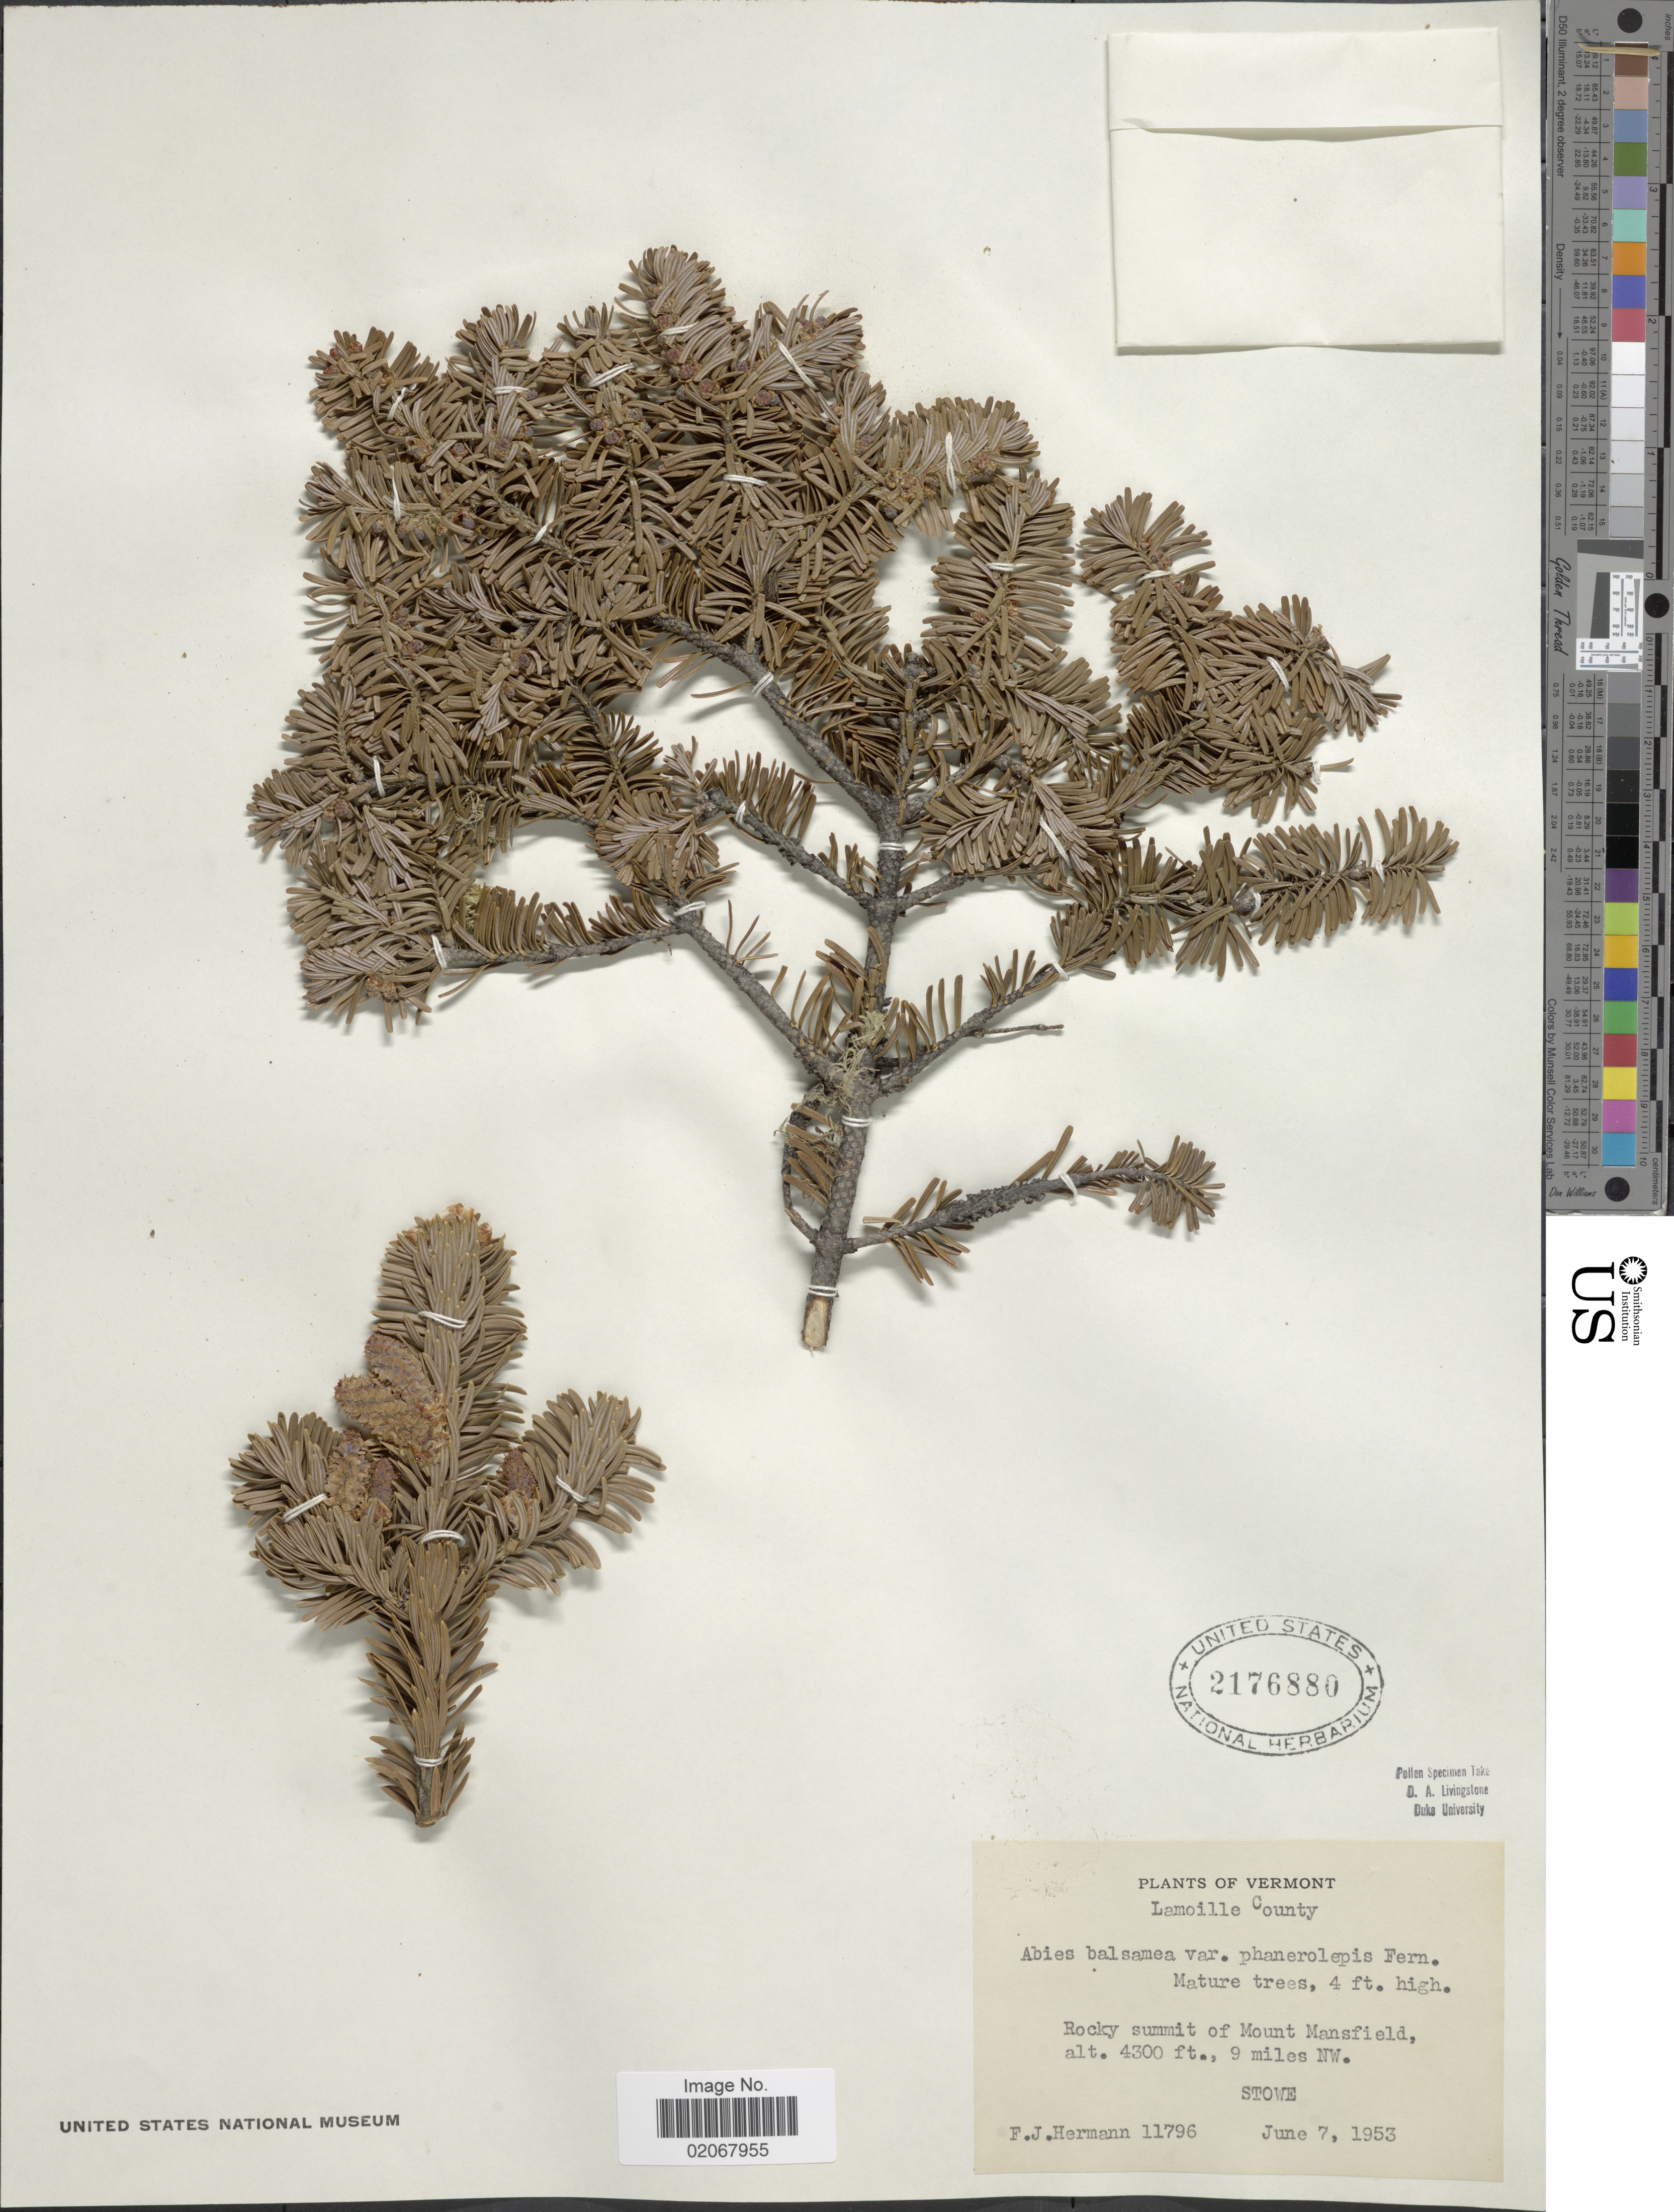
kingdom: Plantae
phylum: Tracheophyta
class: Pinopsida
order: Pinales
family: Pinaceae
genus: Abies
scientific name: Abies balsamea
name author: (L.) Mill.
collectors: F. J. Hermann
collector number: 11796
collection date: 1953-06-07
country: United States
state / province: Vermont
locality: Lamoille County, Rocky summit of Mount Mansfield. 9 miles NW Stowe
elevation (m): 1311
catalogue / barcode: US 2176880